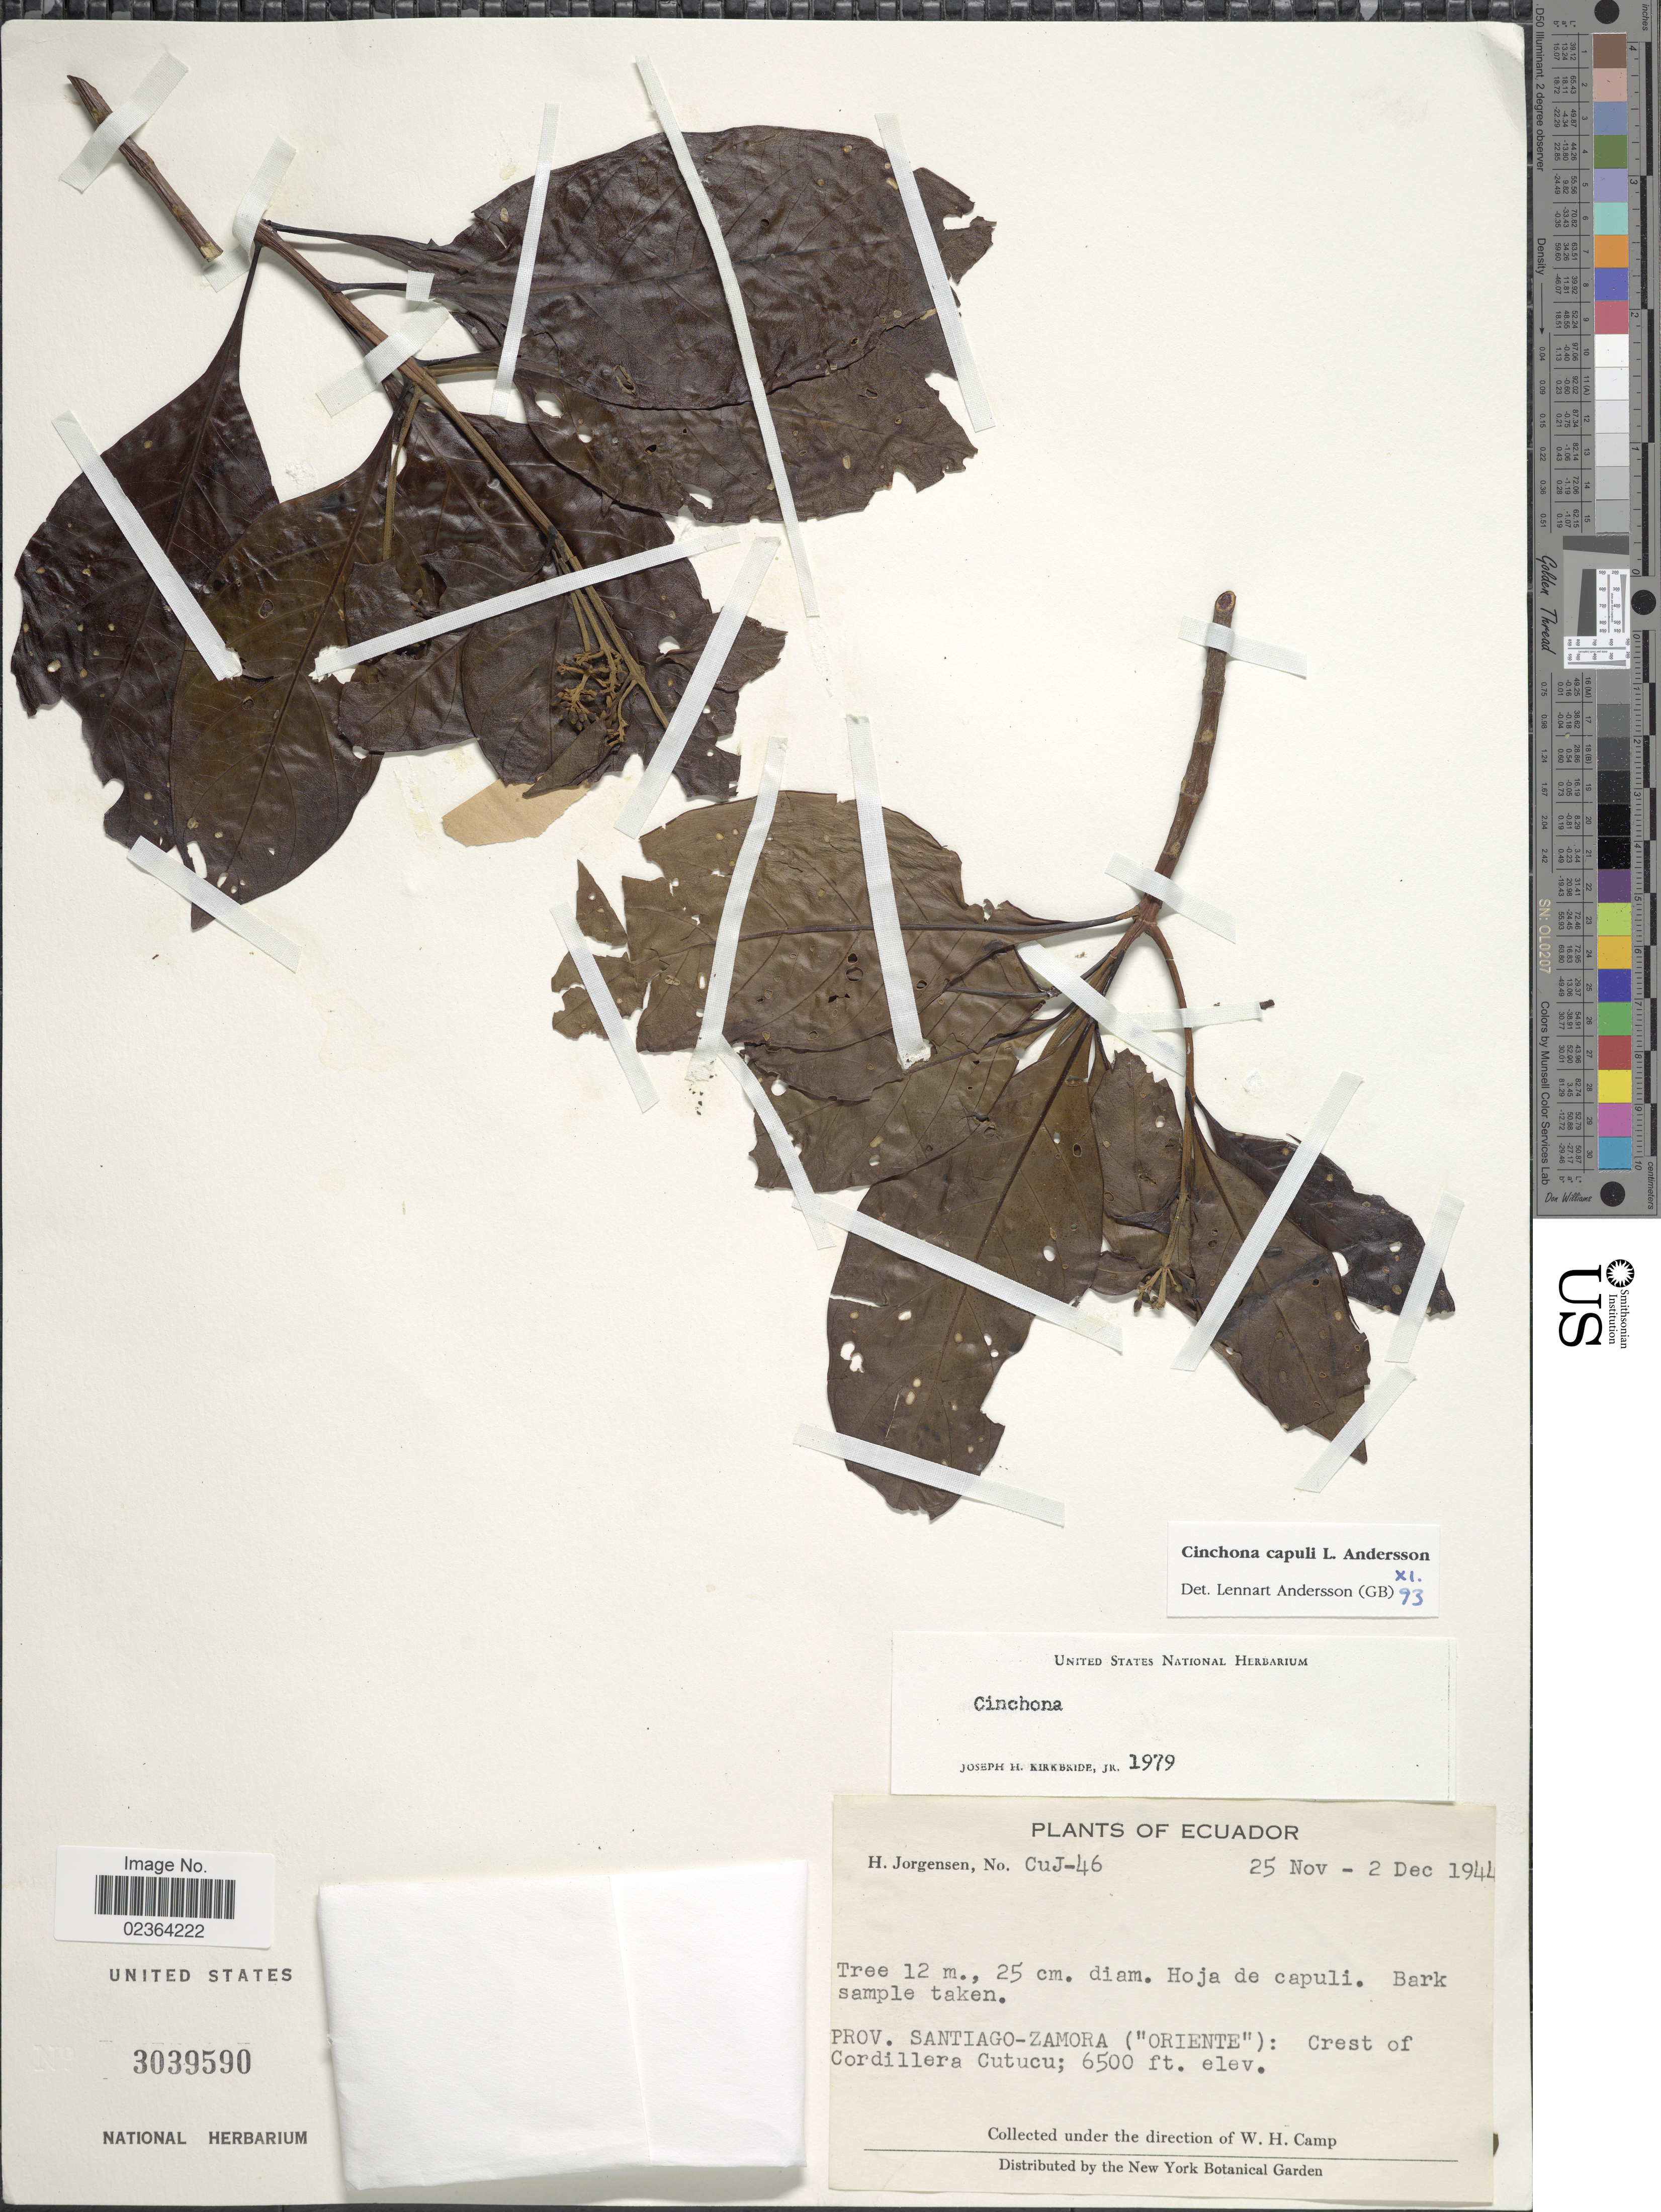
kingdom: Plantae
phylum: Tracheophyta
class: Magnoliopsida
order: Gentianales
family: Rubiaceae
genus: Cinchona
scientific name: Cinchona capuli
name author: L. Andersson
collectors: H. Jørgensen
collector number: Cuj-46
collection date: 1944-11-25/1944-12-02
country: Ecuador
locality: Prov. Santiago-Zamora (Oriente): Crest of Cordillera Cutucu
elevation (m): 1981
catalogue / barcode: US 3039590